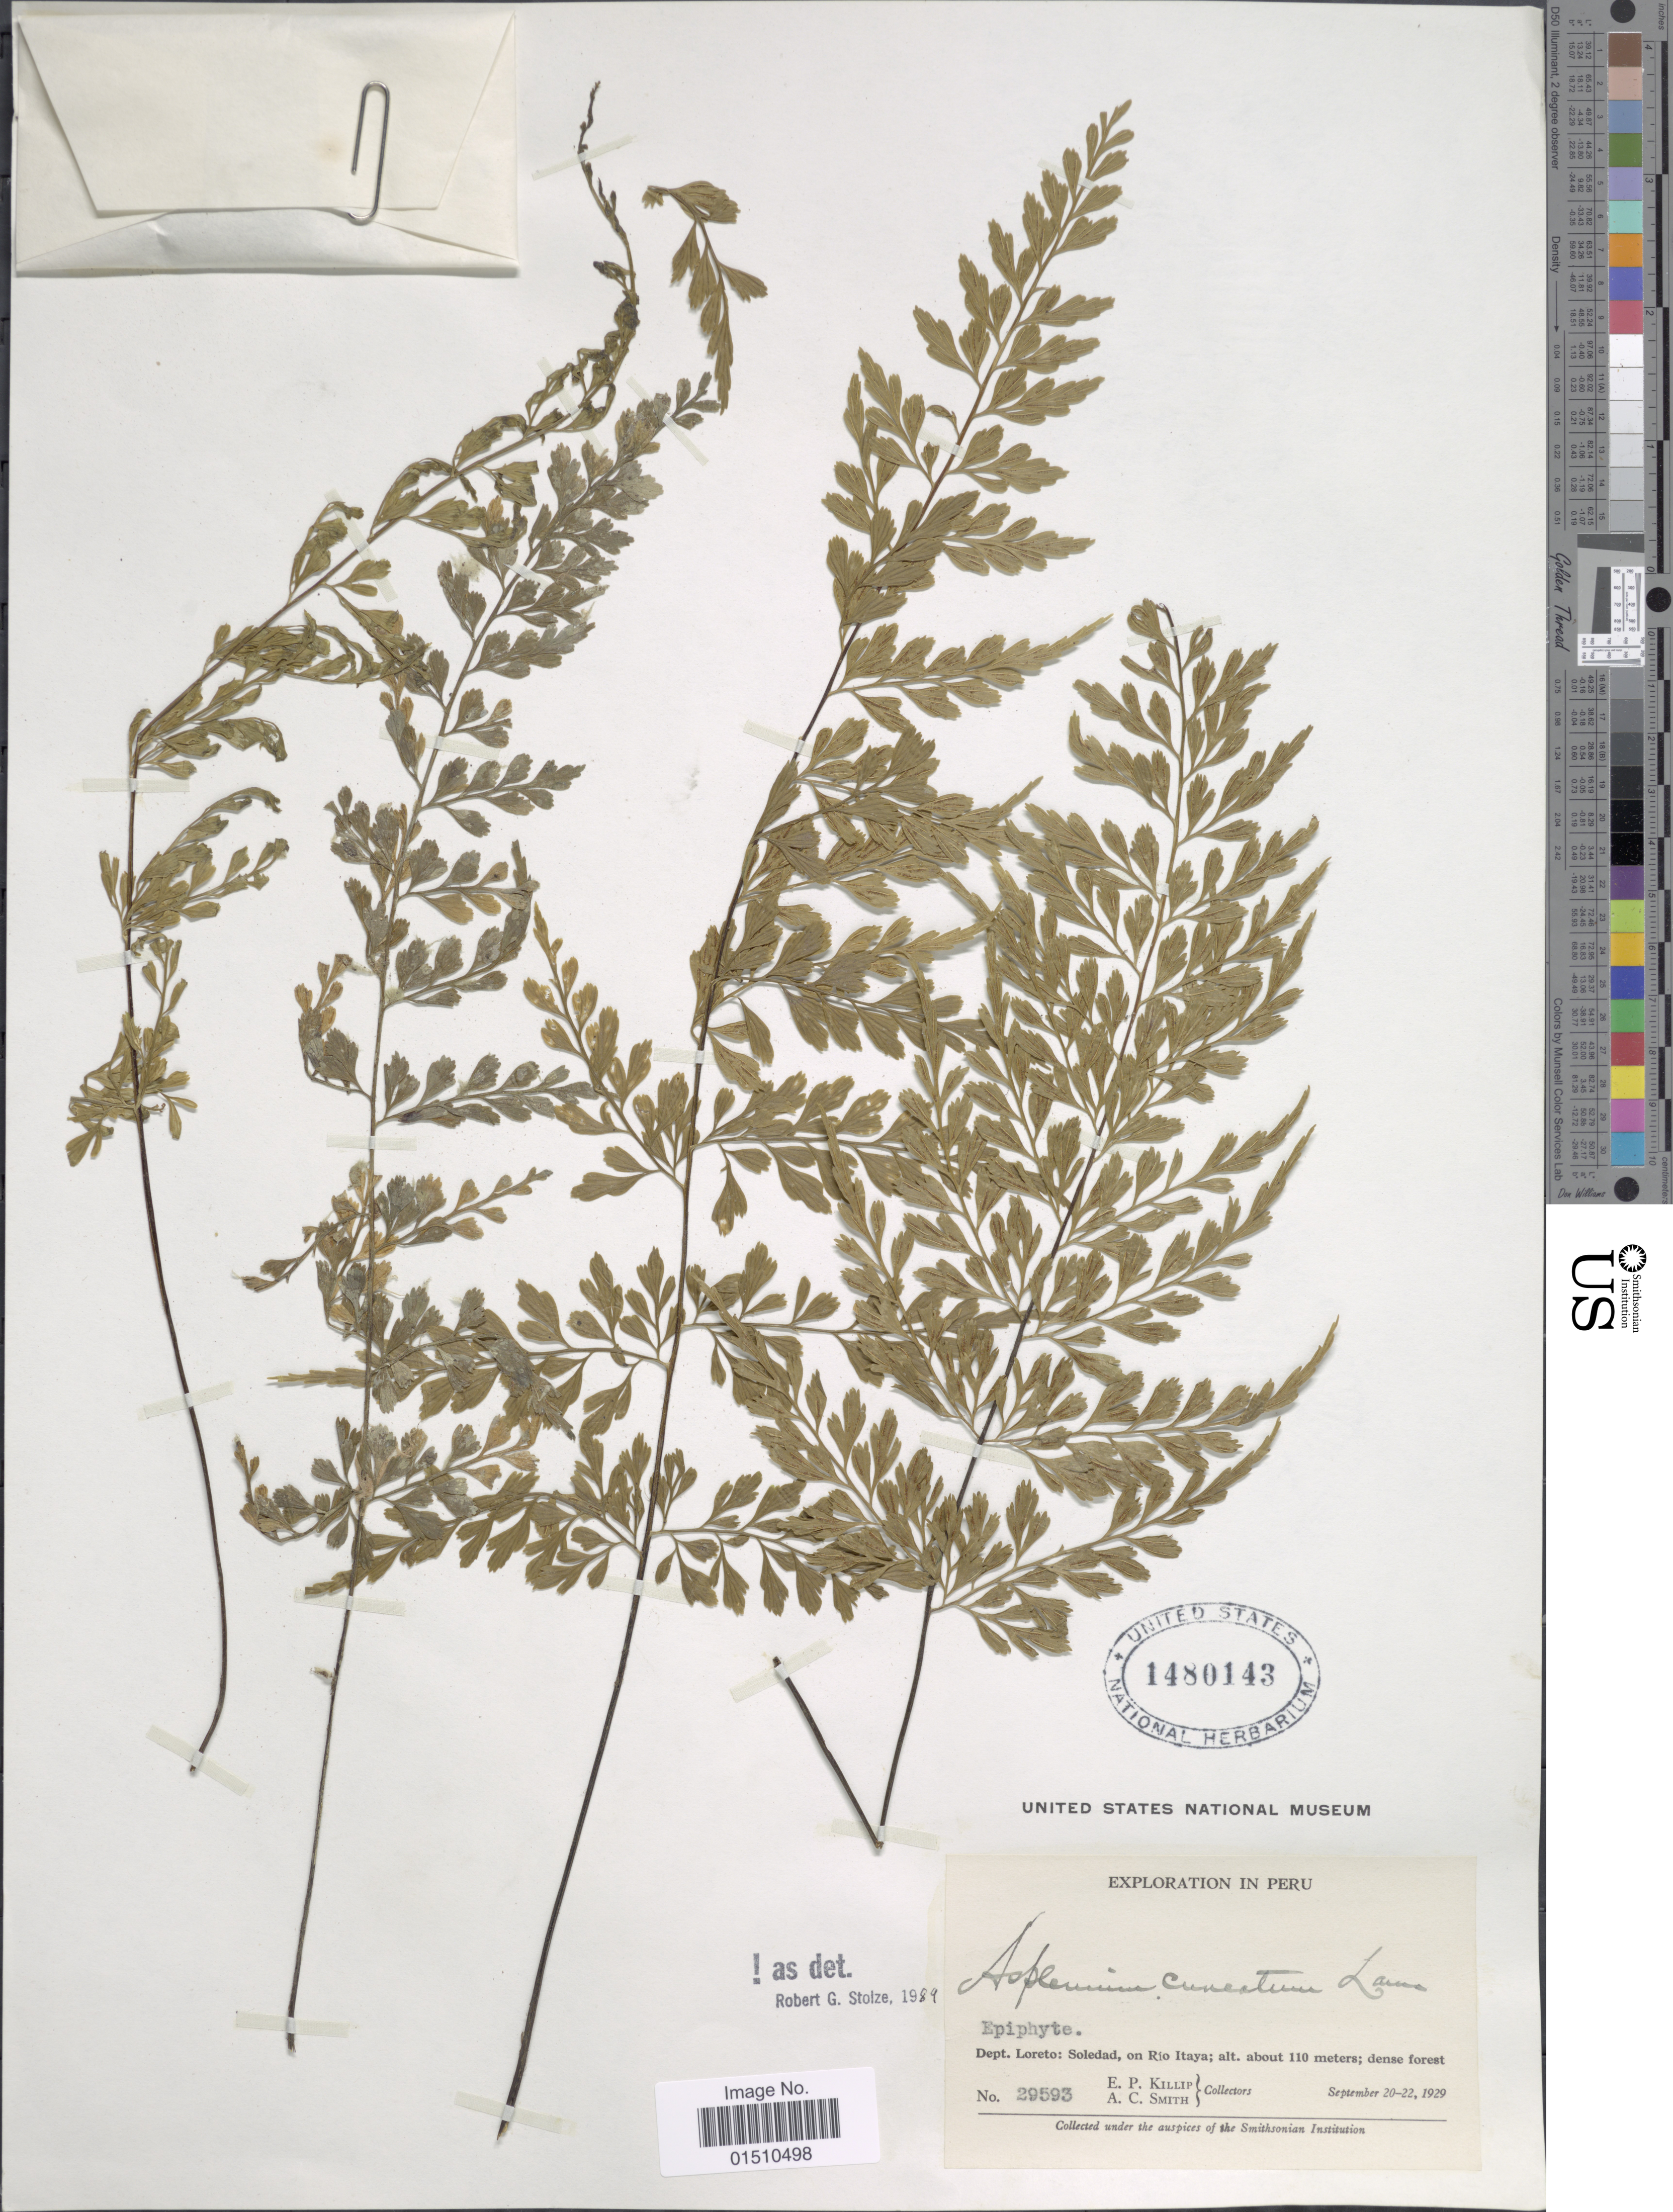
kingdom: Plantae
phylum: Tracheophyta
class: Polypodiopsida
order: Polypodiales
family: Aspleniaceae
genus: Asplenium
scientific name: Asplenium cuneatum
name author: Lam.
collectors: E. P. Killip & A. C. Smith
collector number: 29593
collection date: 1929-09-20/1929-09-22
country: Peru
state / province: Loreto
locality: Peru, dept. Loreto: Soledad, on Rio Itaya.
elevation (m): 110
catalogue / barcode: US 1480143